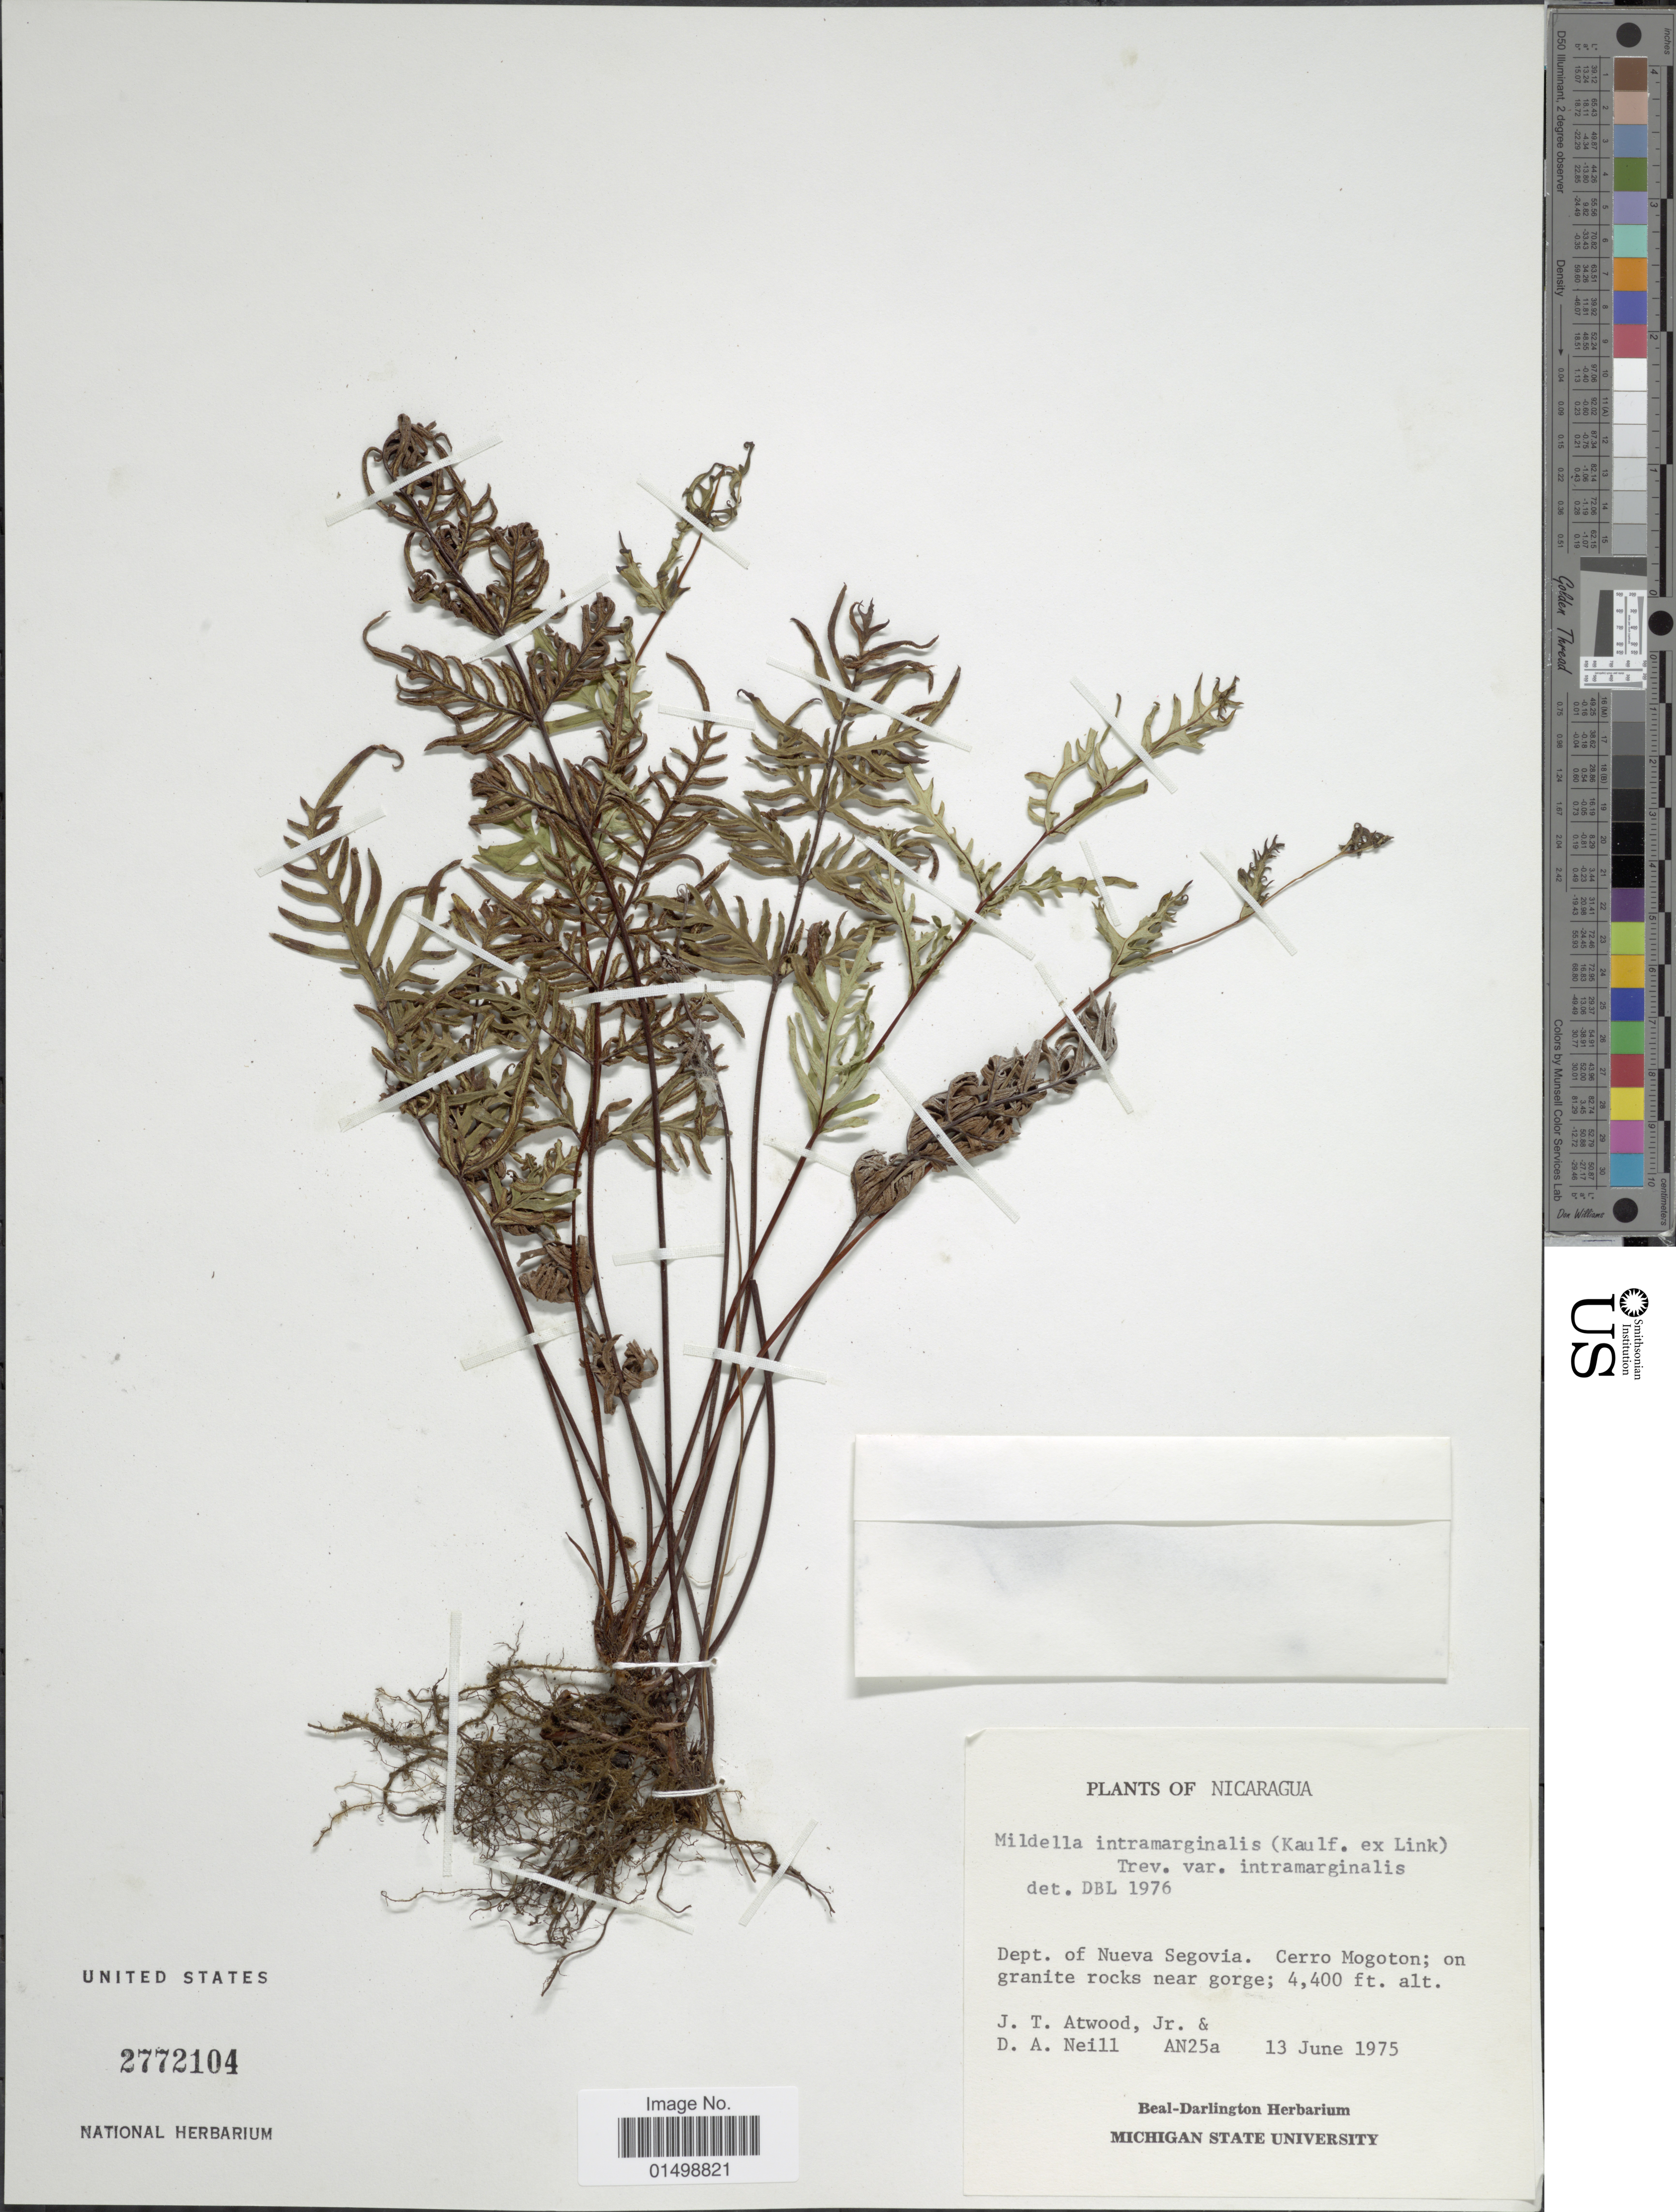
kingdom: Plantae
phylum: Tracheophyta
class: Polypodiopsida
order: Polypodiales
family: Pteridaceae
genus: Cheilanthes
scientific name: Cheilanthes intramarginalis var. intramarginalis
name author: (Kaulf.) Hook.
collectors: J. T. Atwood & D. A. Neill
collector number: AN25a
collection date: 1975-06-13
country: Nicaragua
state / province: Nueva Segovia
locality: Cerro Mogoton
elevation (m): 1341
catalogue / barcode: US 2772104